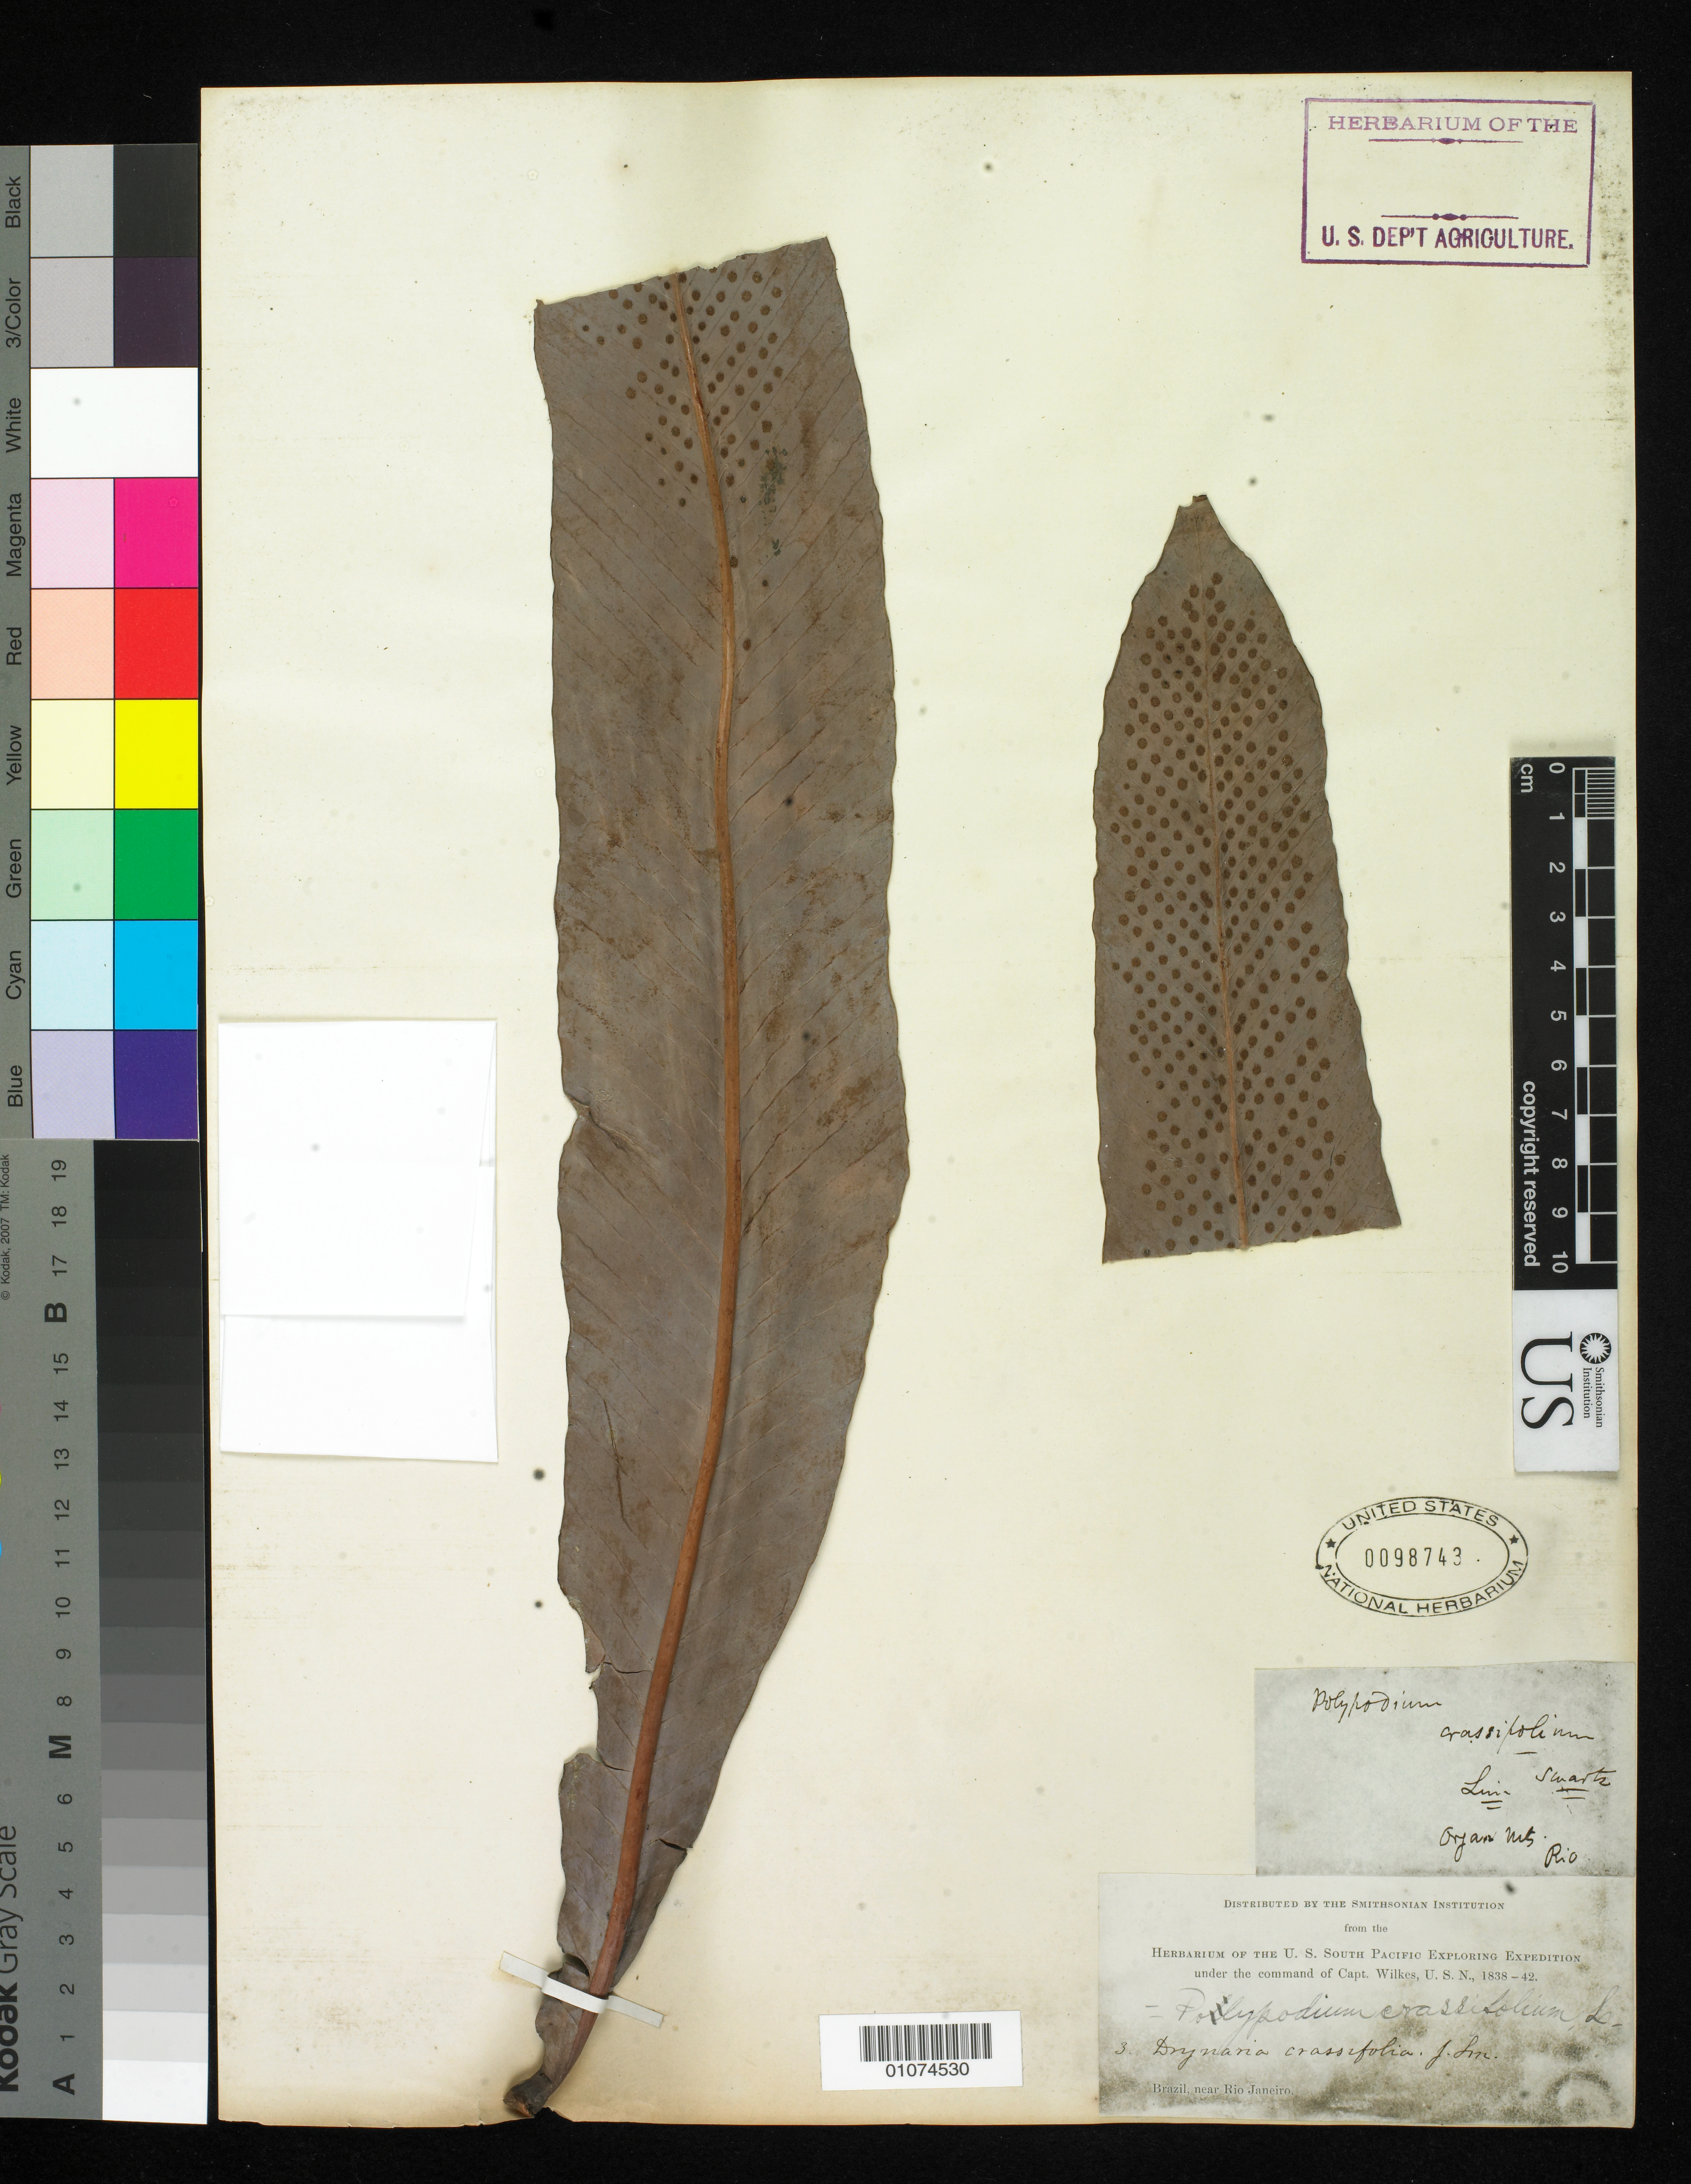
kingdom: Plantae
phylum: Tracheophyta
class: Polypodiopsida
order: Polypodiales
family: Polypodiaceae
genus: Niphidium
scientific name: Niphidium crassifolium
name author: (L.) Lellinger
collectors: Wilkes Explor. Exped.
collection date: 1838/1842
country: Brazil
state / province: Rio de Janeiro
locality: Brazil, near Rio de Janeiro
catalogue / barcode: US 98743